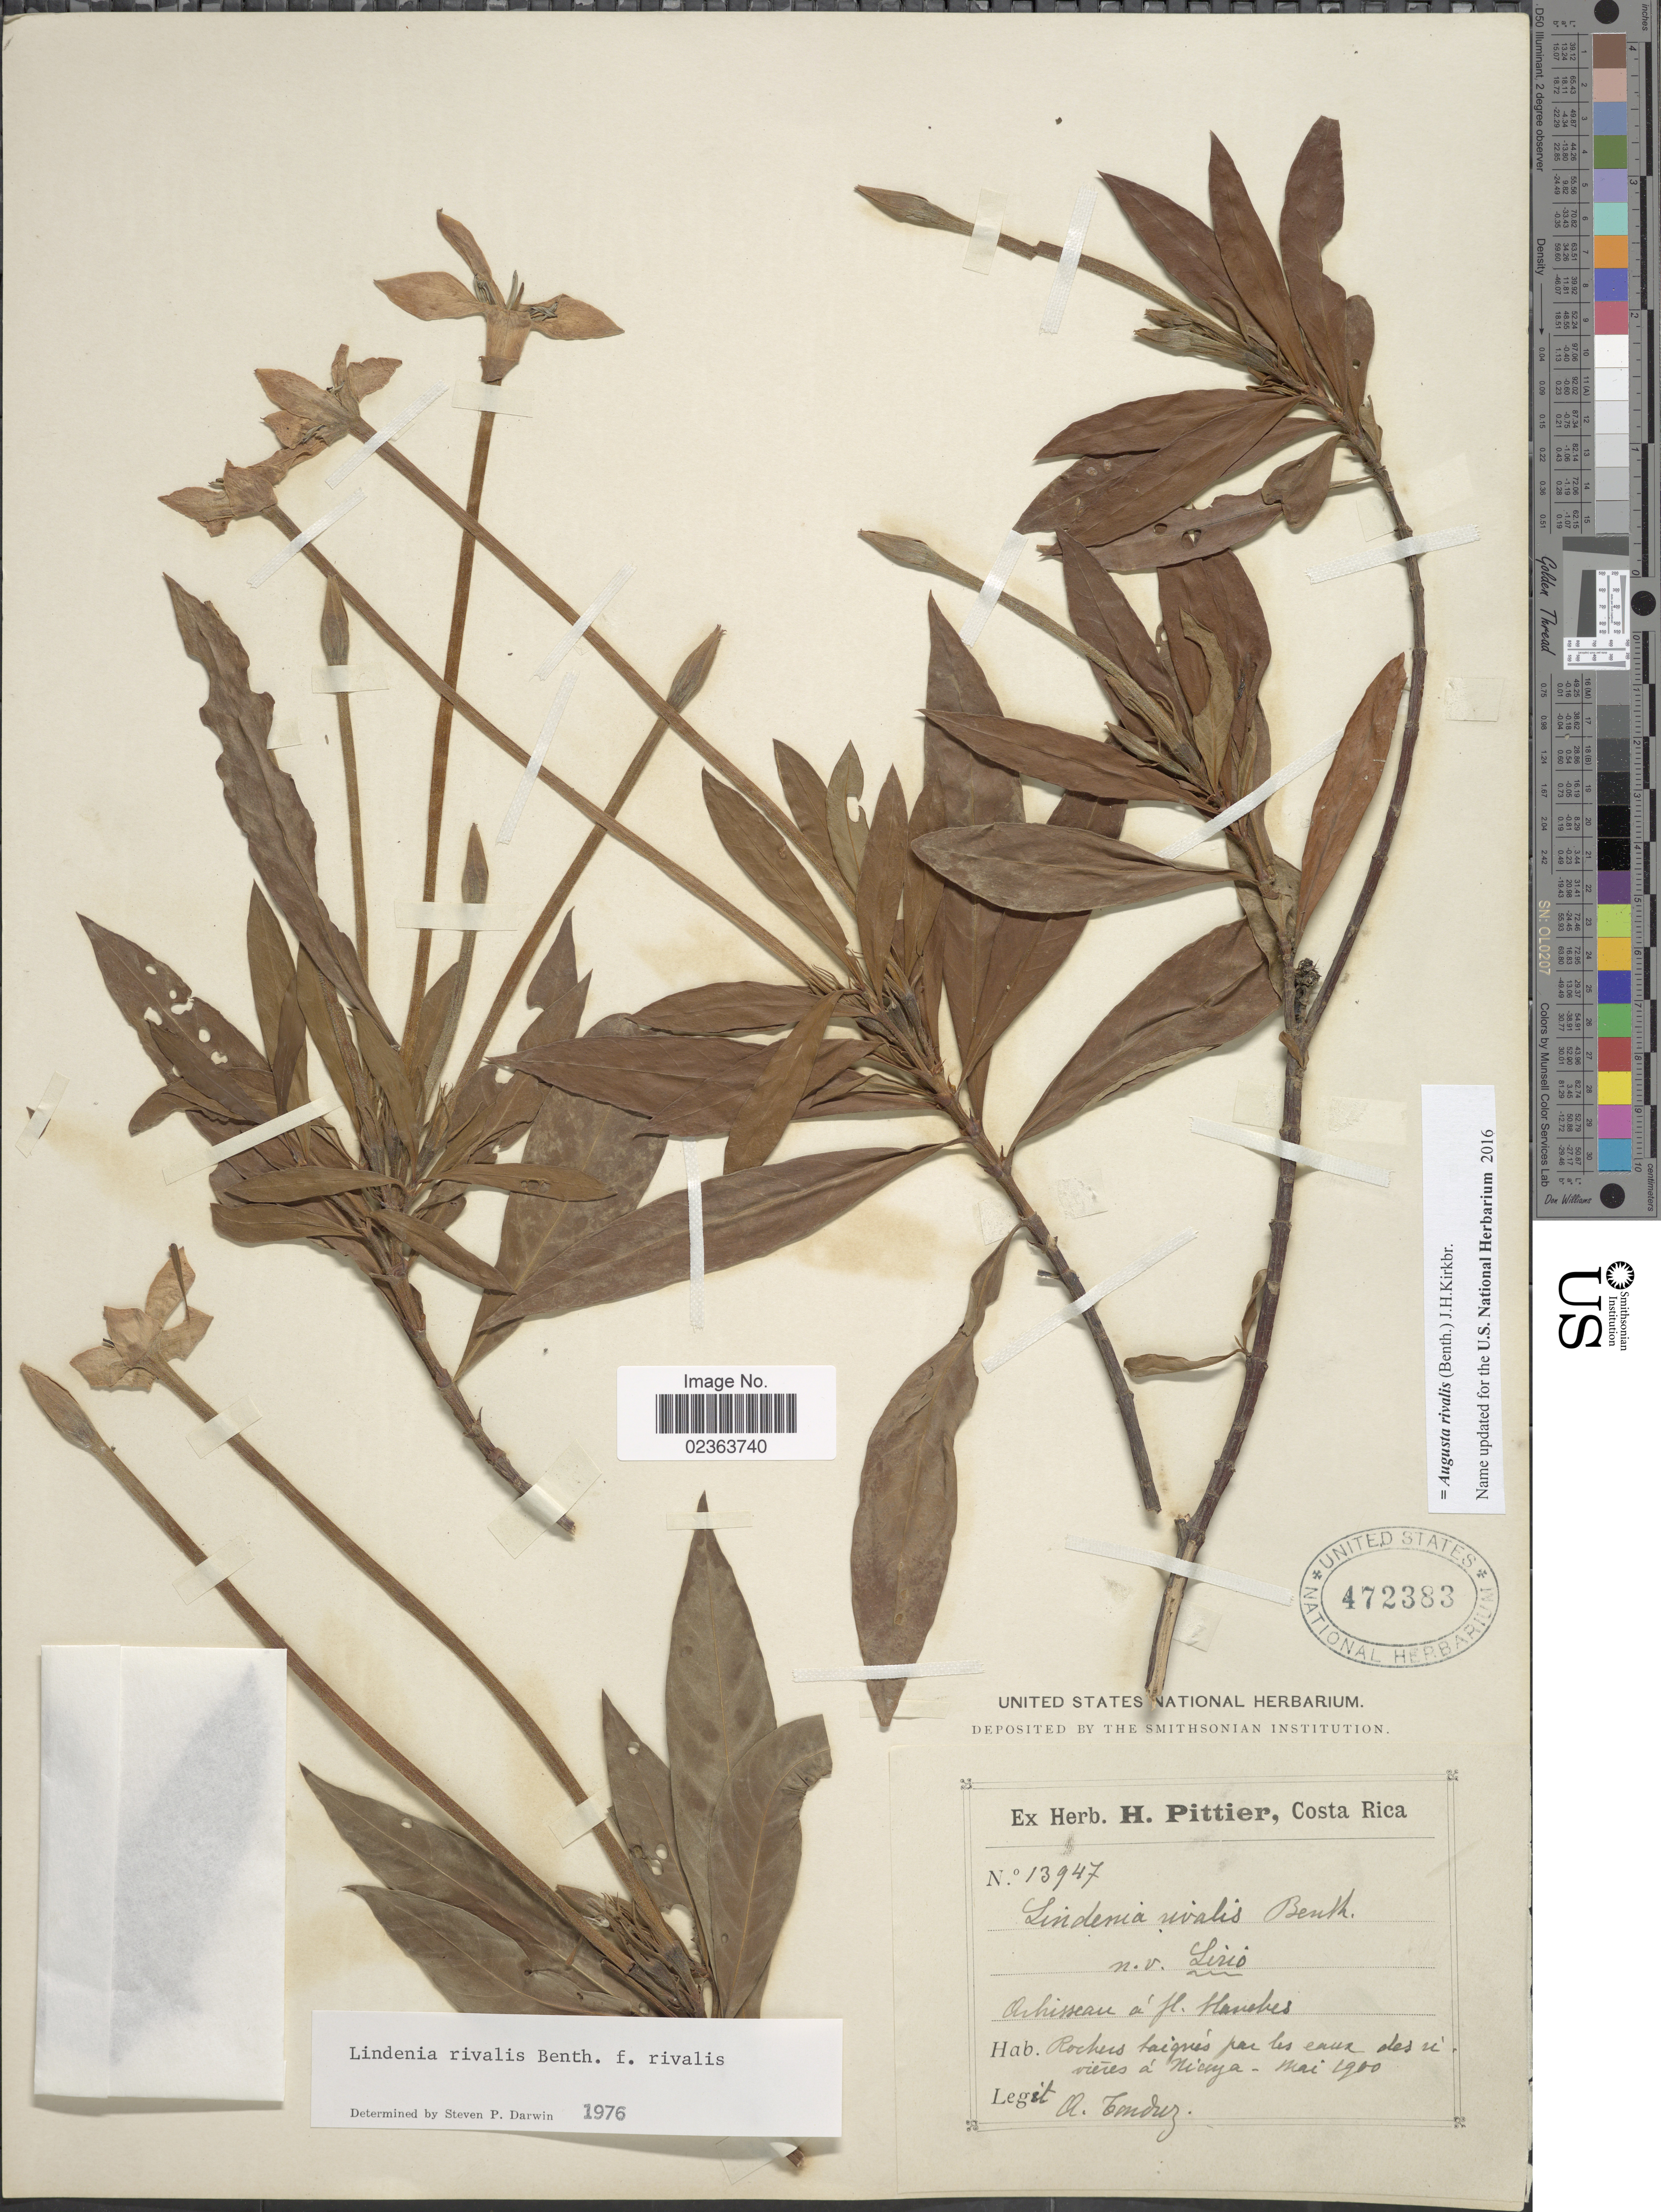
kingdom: Plantae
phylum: Tracheophyta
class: Magnoliopsida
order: Gentianales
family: Rubiaceae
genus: Augusta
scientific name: Augusta rivalis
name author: (Benth.) J.H. Kirkbr.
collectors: A. Tonduz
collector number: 13947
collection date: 1900-05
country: Costa Rica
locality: Rochers taigues par les eaux des u vieres a Nicoya.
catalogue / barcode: US 472383